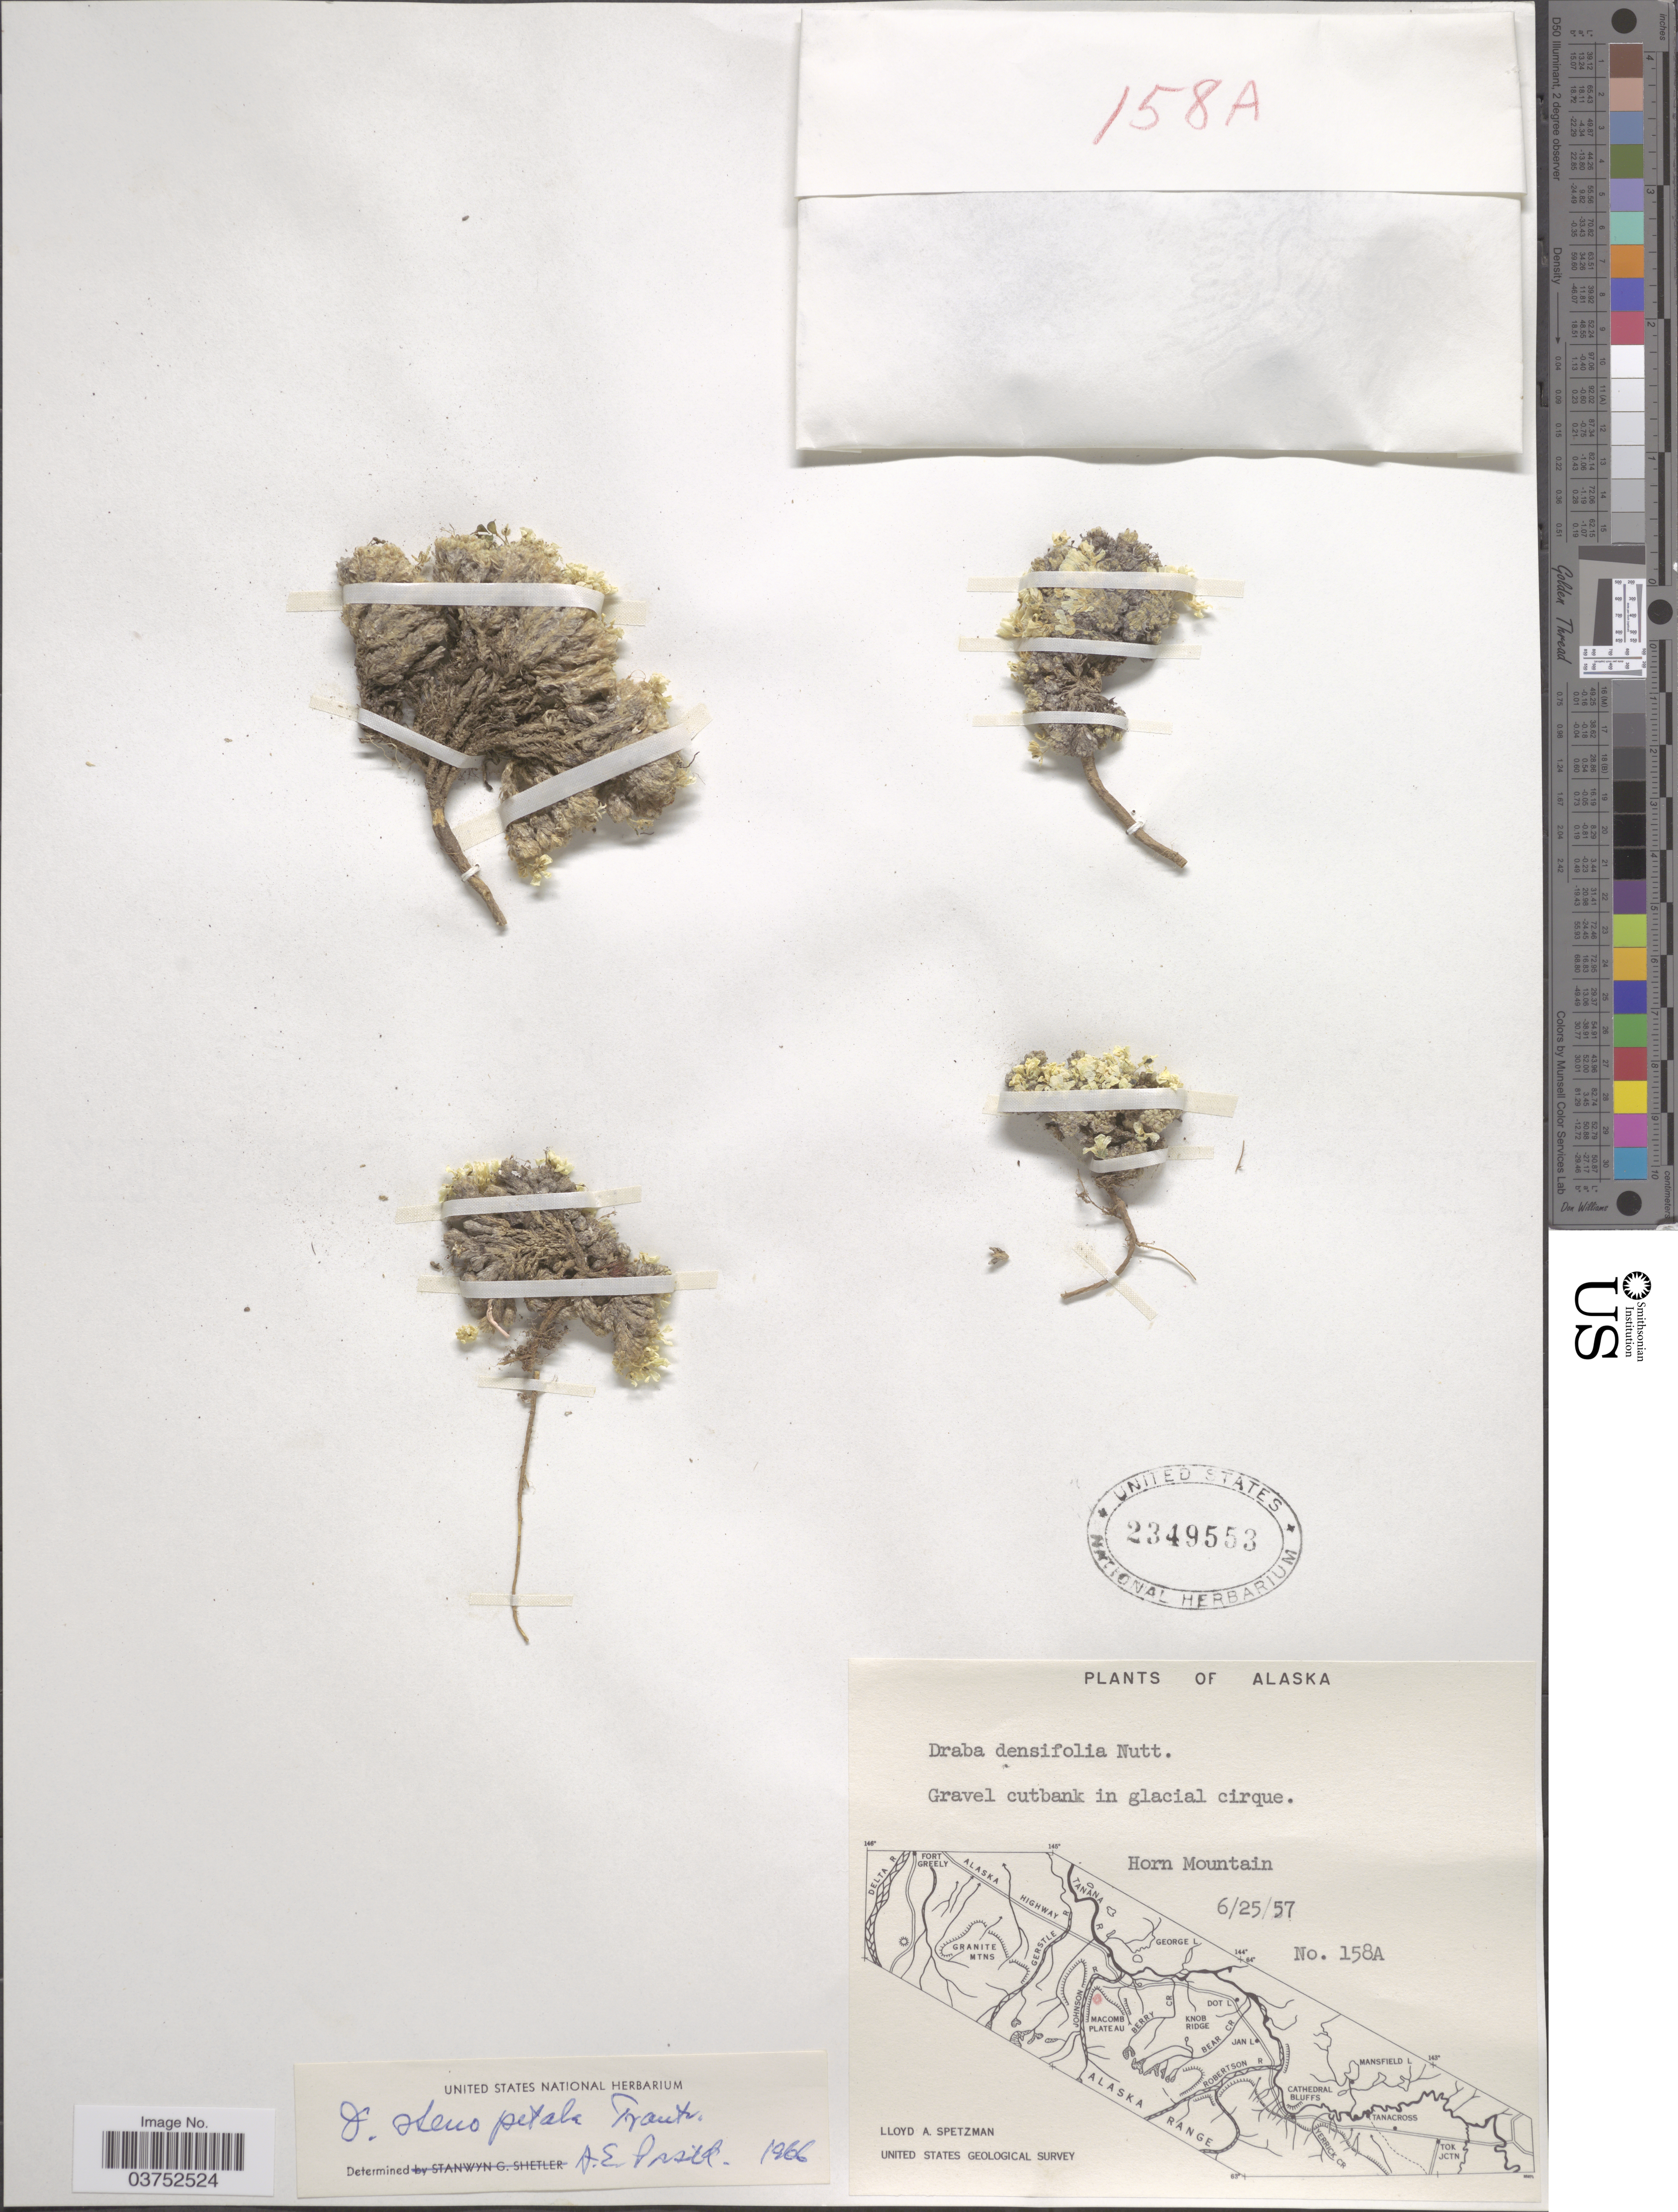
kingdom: Plantae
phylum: Tracheophyta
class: Magnoliopsida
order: Brassicales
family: Brassicaceae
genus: Draba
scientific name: Draba stenopetala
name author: Trautv.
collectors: L. Spetzman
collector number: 158A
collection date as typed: Transcribed d/m/y: 25/6/57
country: United States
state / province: Alaska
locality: Horn Mountain.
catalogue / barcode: US 2349553